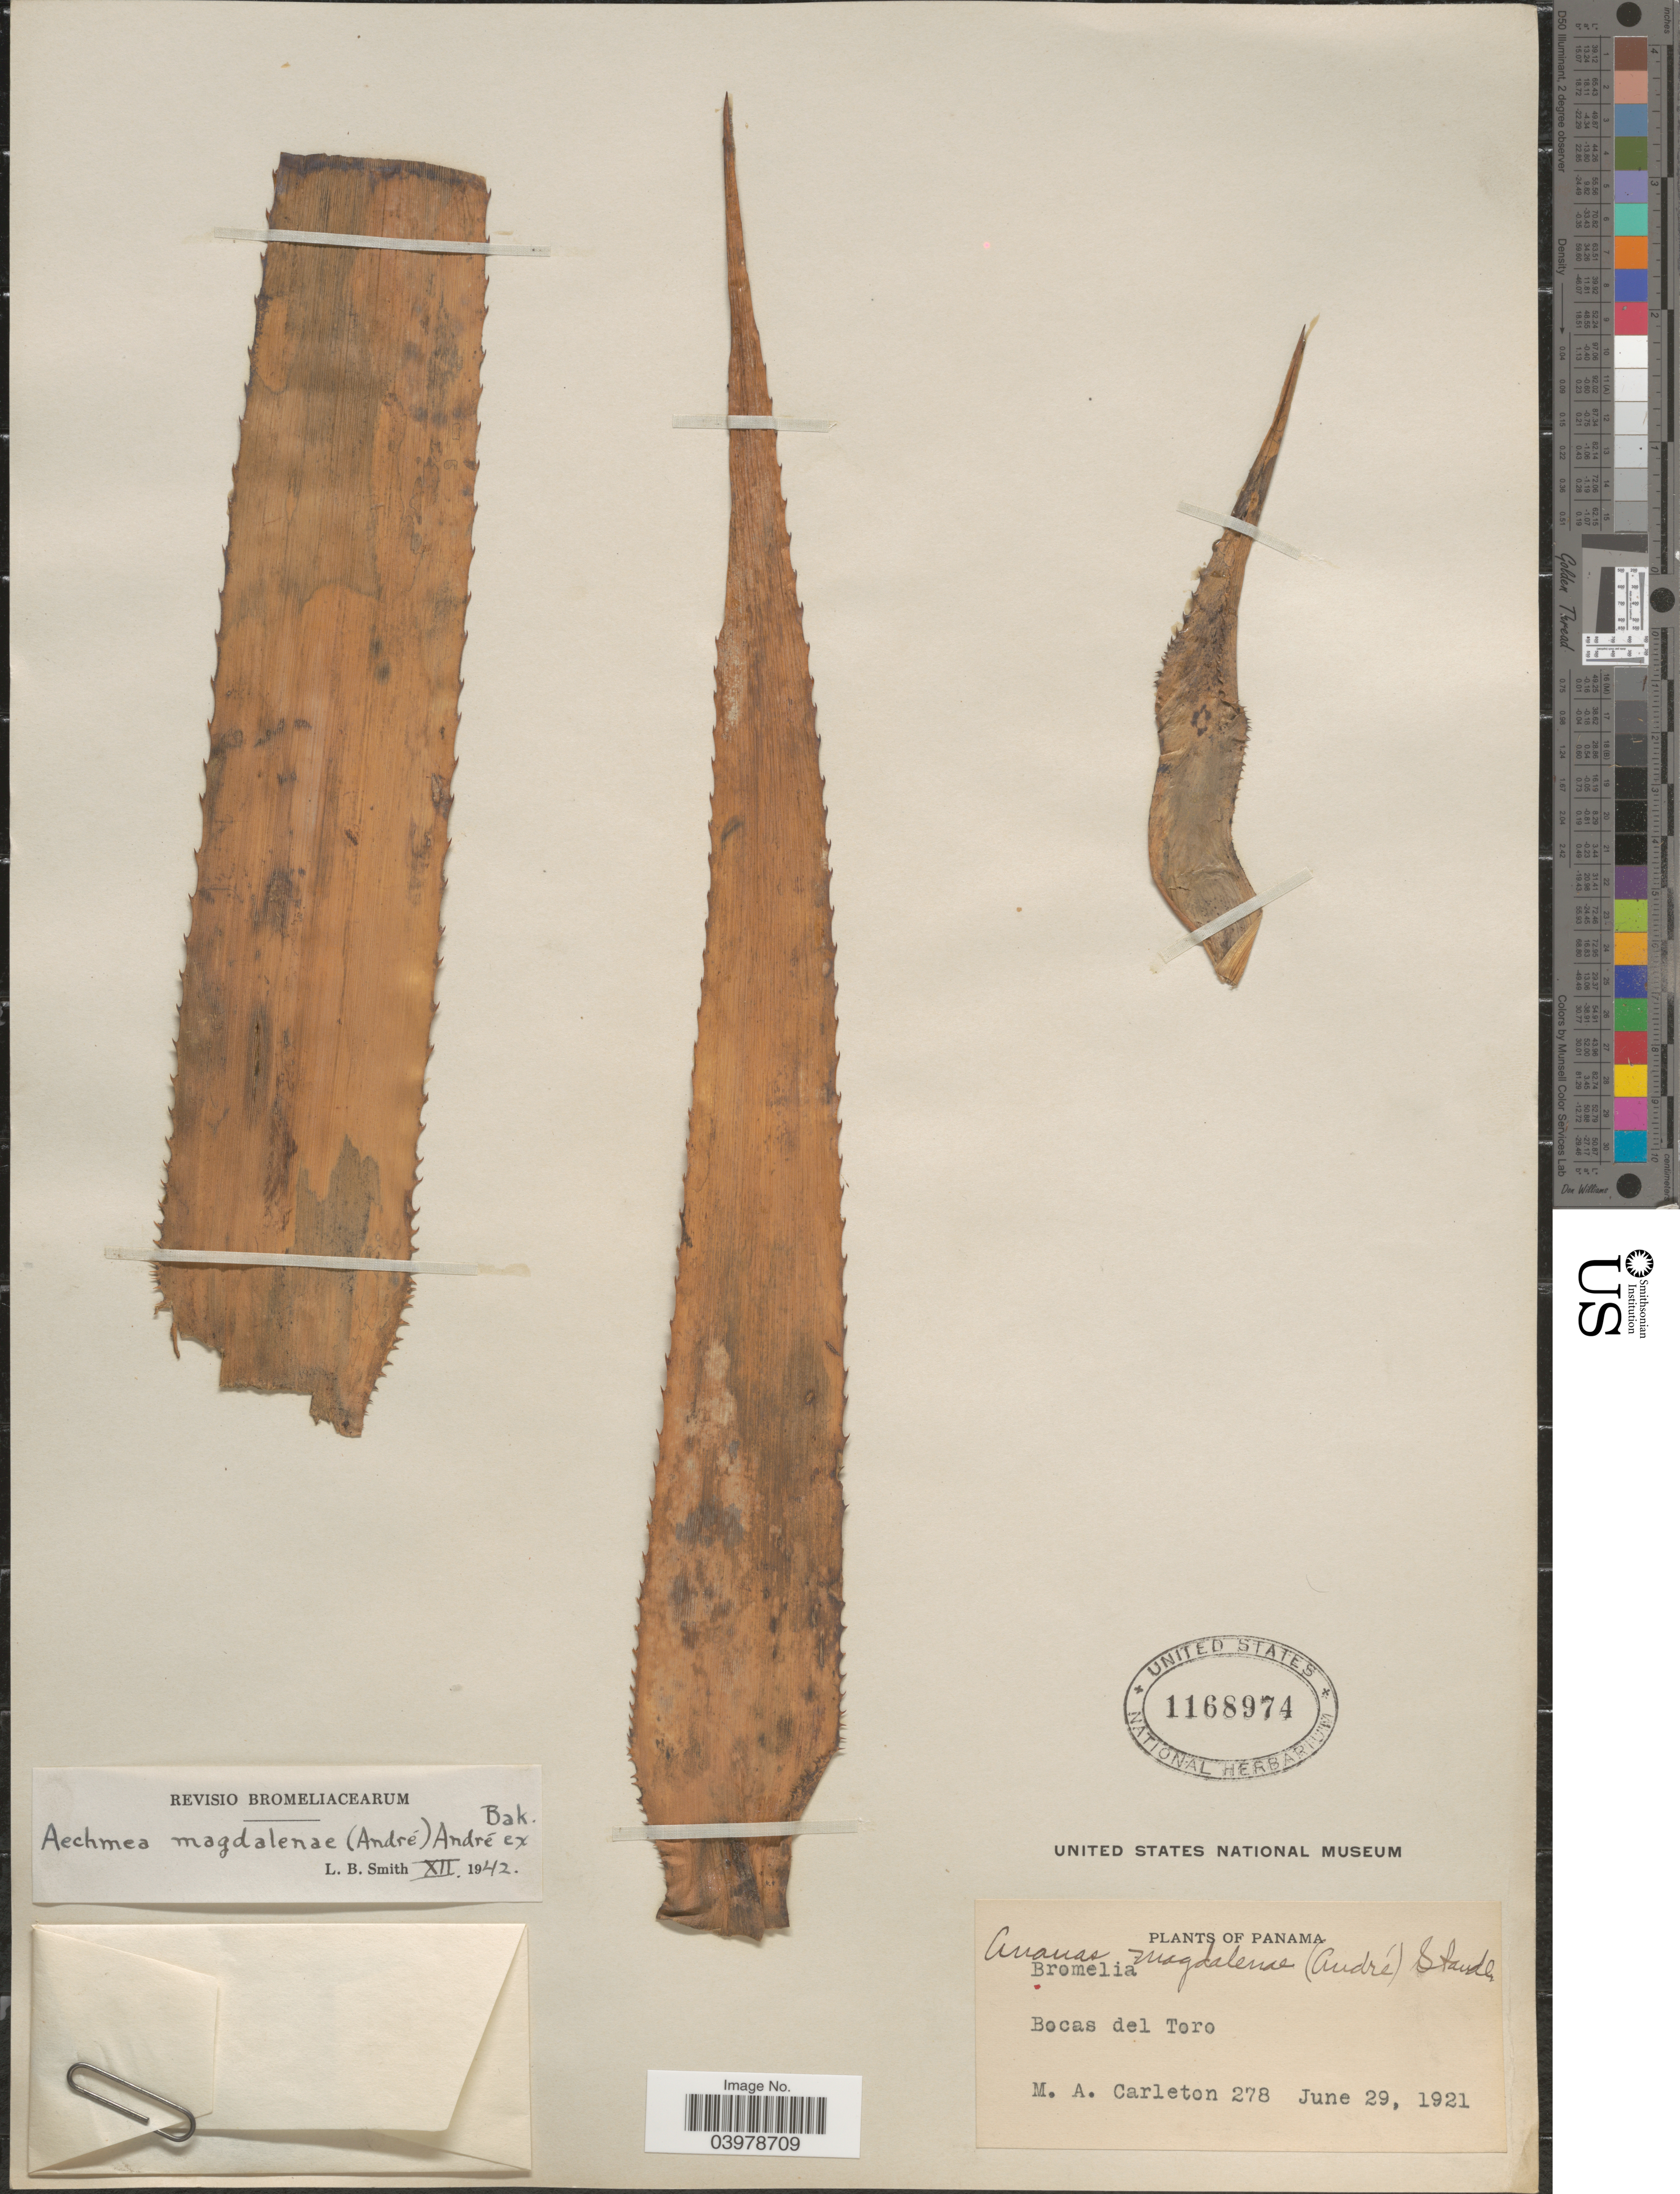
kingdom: Plantae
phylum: Tracheophyta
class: Liliopsida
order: Poales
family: Bromeliaceae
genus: Aechmea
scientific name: Aechmea magdalenae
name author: (André) André ex Baker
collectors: M. A. Carleton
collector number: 278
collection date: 1921-06-29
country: Panama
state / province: Bocas del Toro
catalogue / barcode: US 1168974